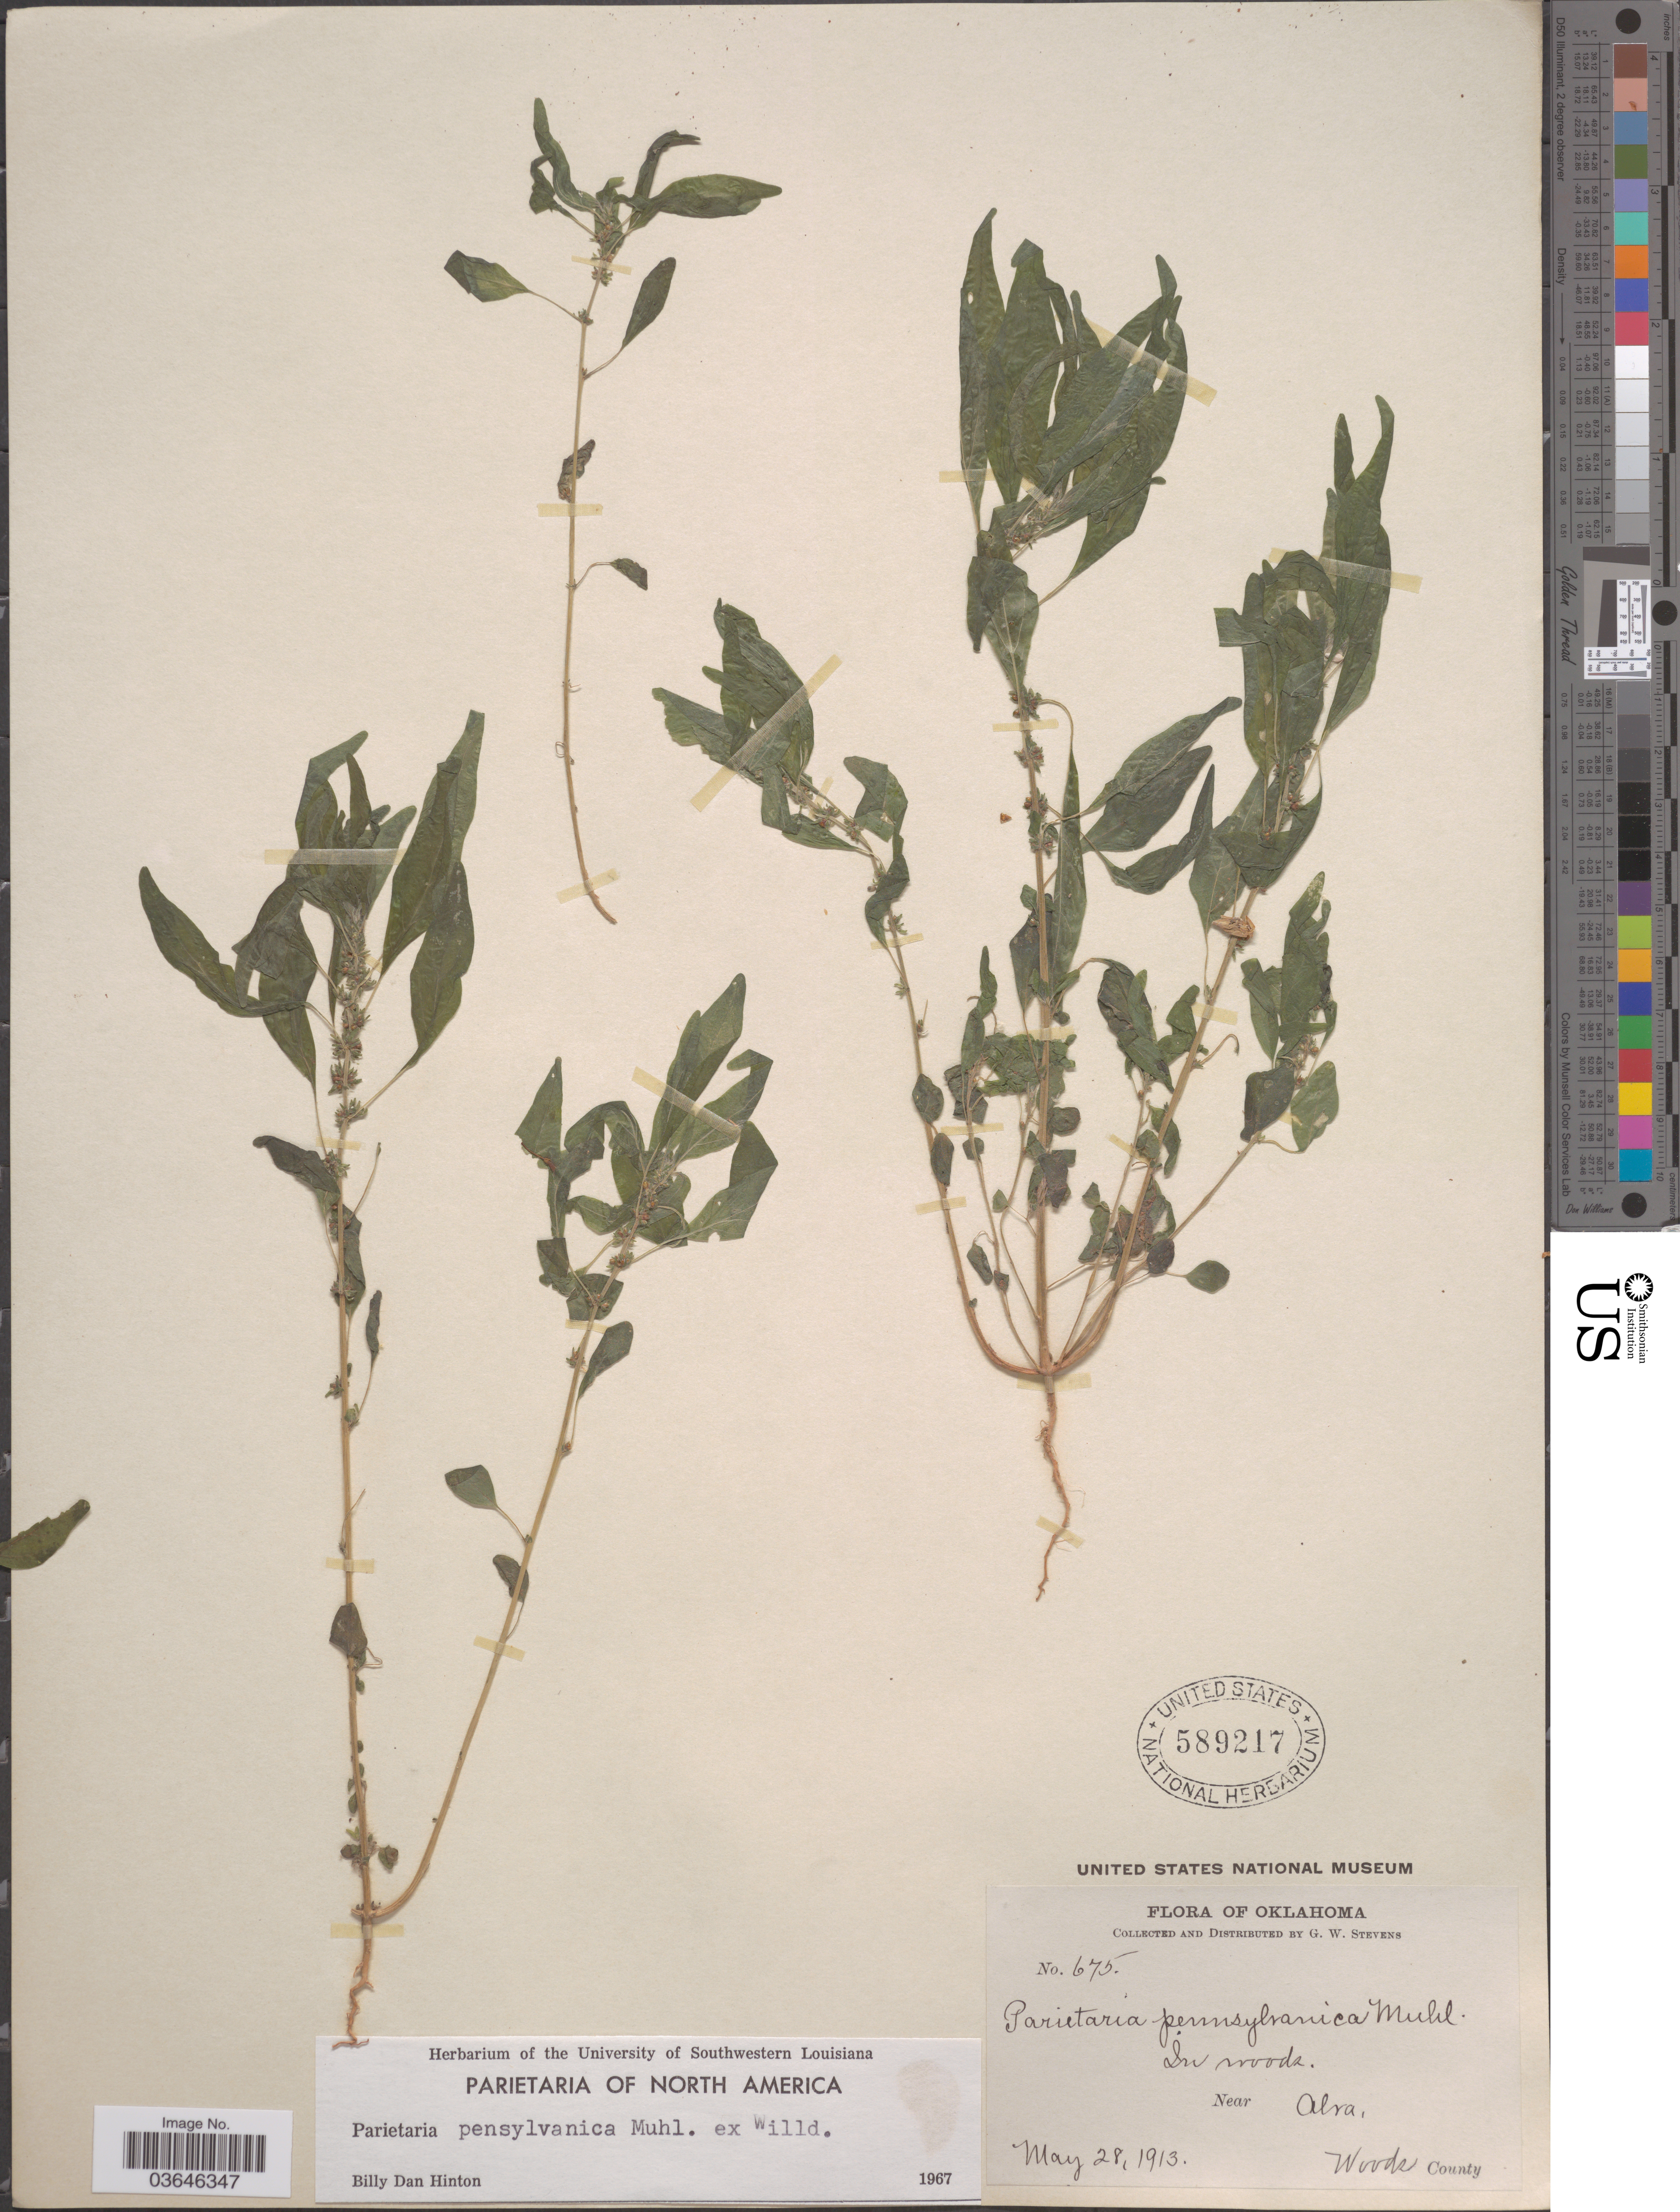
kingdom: Plantae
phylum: Tracheophyta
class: Magnoliopsida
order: Rosales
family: Urticaceae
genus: Parietaria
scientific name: Parietaria pensylvanica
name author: Muhl. ex Willd.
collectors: G. W. Stevens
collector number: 675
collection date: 1913-05-28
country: United States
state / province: Oklahoma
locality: Near Alva, Woods County.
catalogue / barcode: US 589217